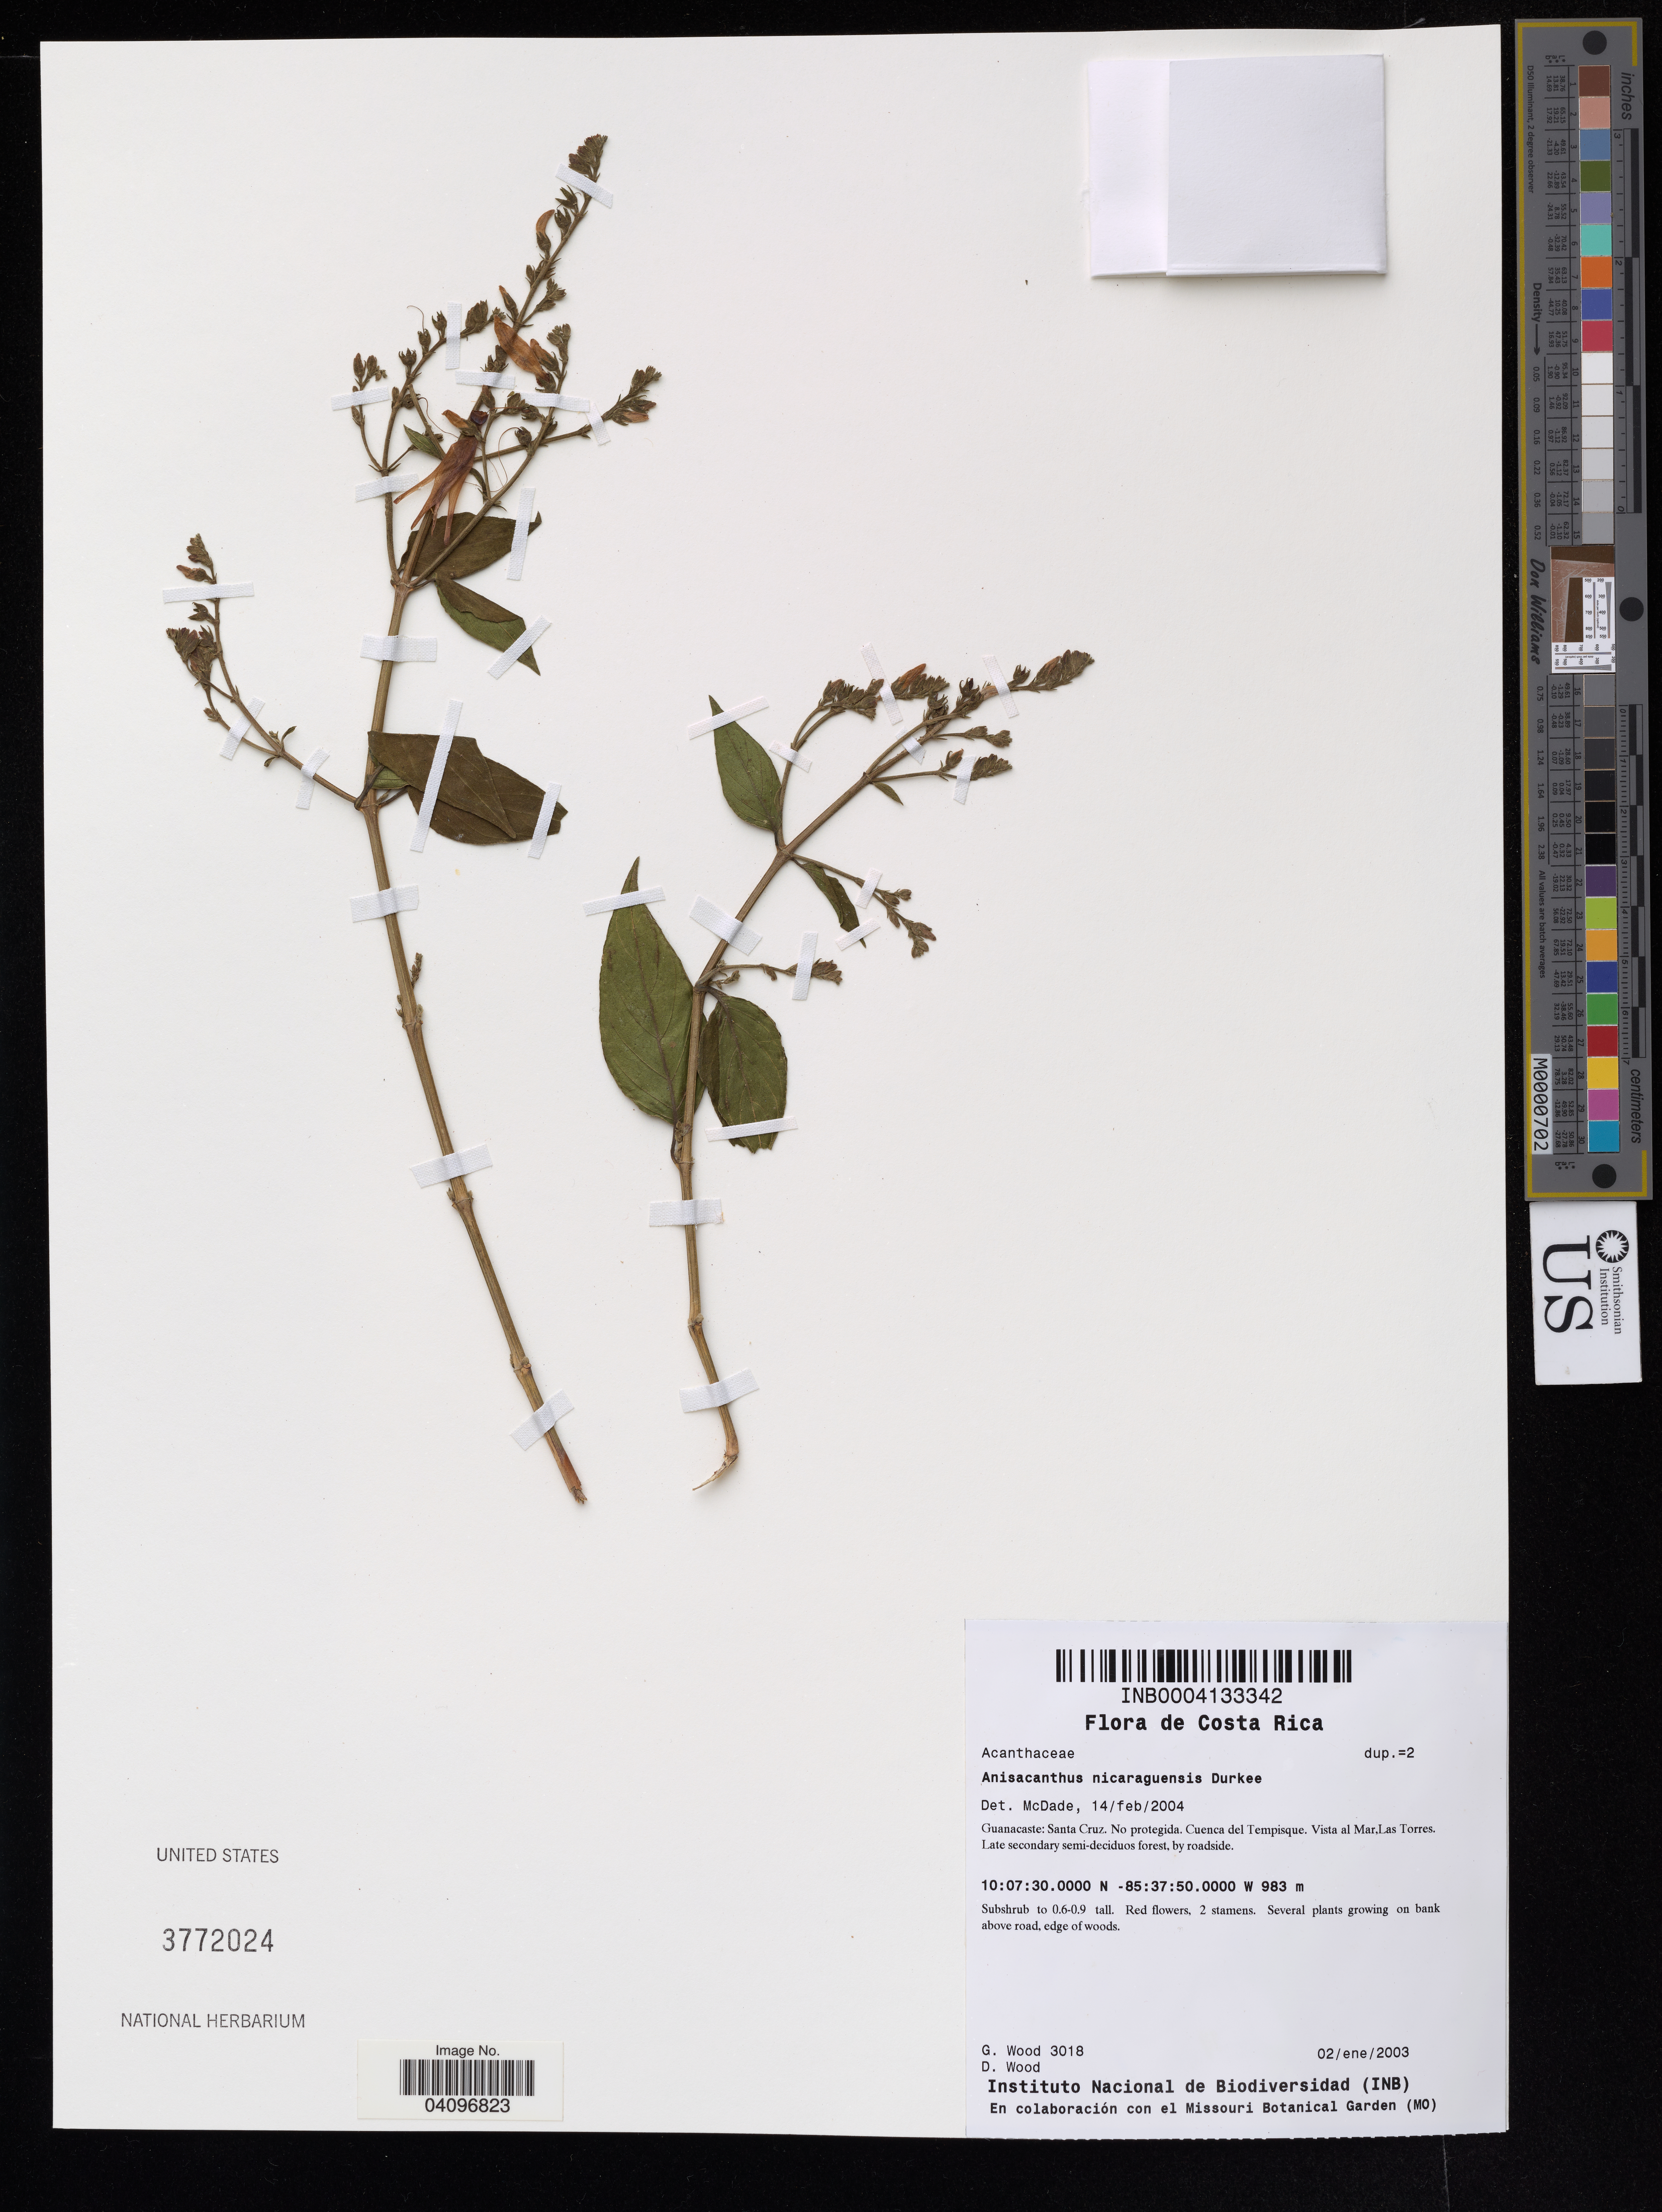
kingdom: Plantae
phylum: Tracheophyta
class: Magnoliopsida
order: Lamiales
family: Acanthaceae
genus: Anisacanthus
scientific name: Anisacanthus nicaraguensis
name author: Durkee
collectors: G. Wood & D. Wood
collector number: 3018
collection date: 2003-01-02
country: Costa Rica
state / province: Santa Cruz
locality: Costa Rica. Guanacaste: Santa Cruz, Cuenca del Tempisque. Vista al Mar, Las Torres.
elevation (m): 983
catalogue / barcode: US 3772024